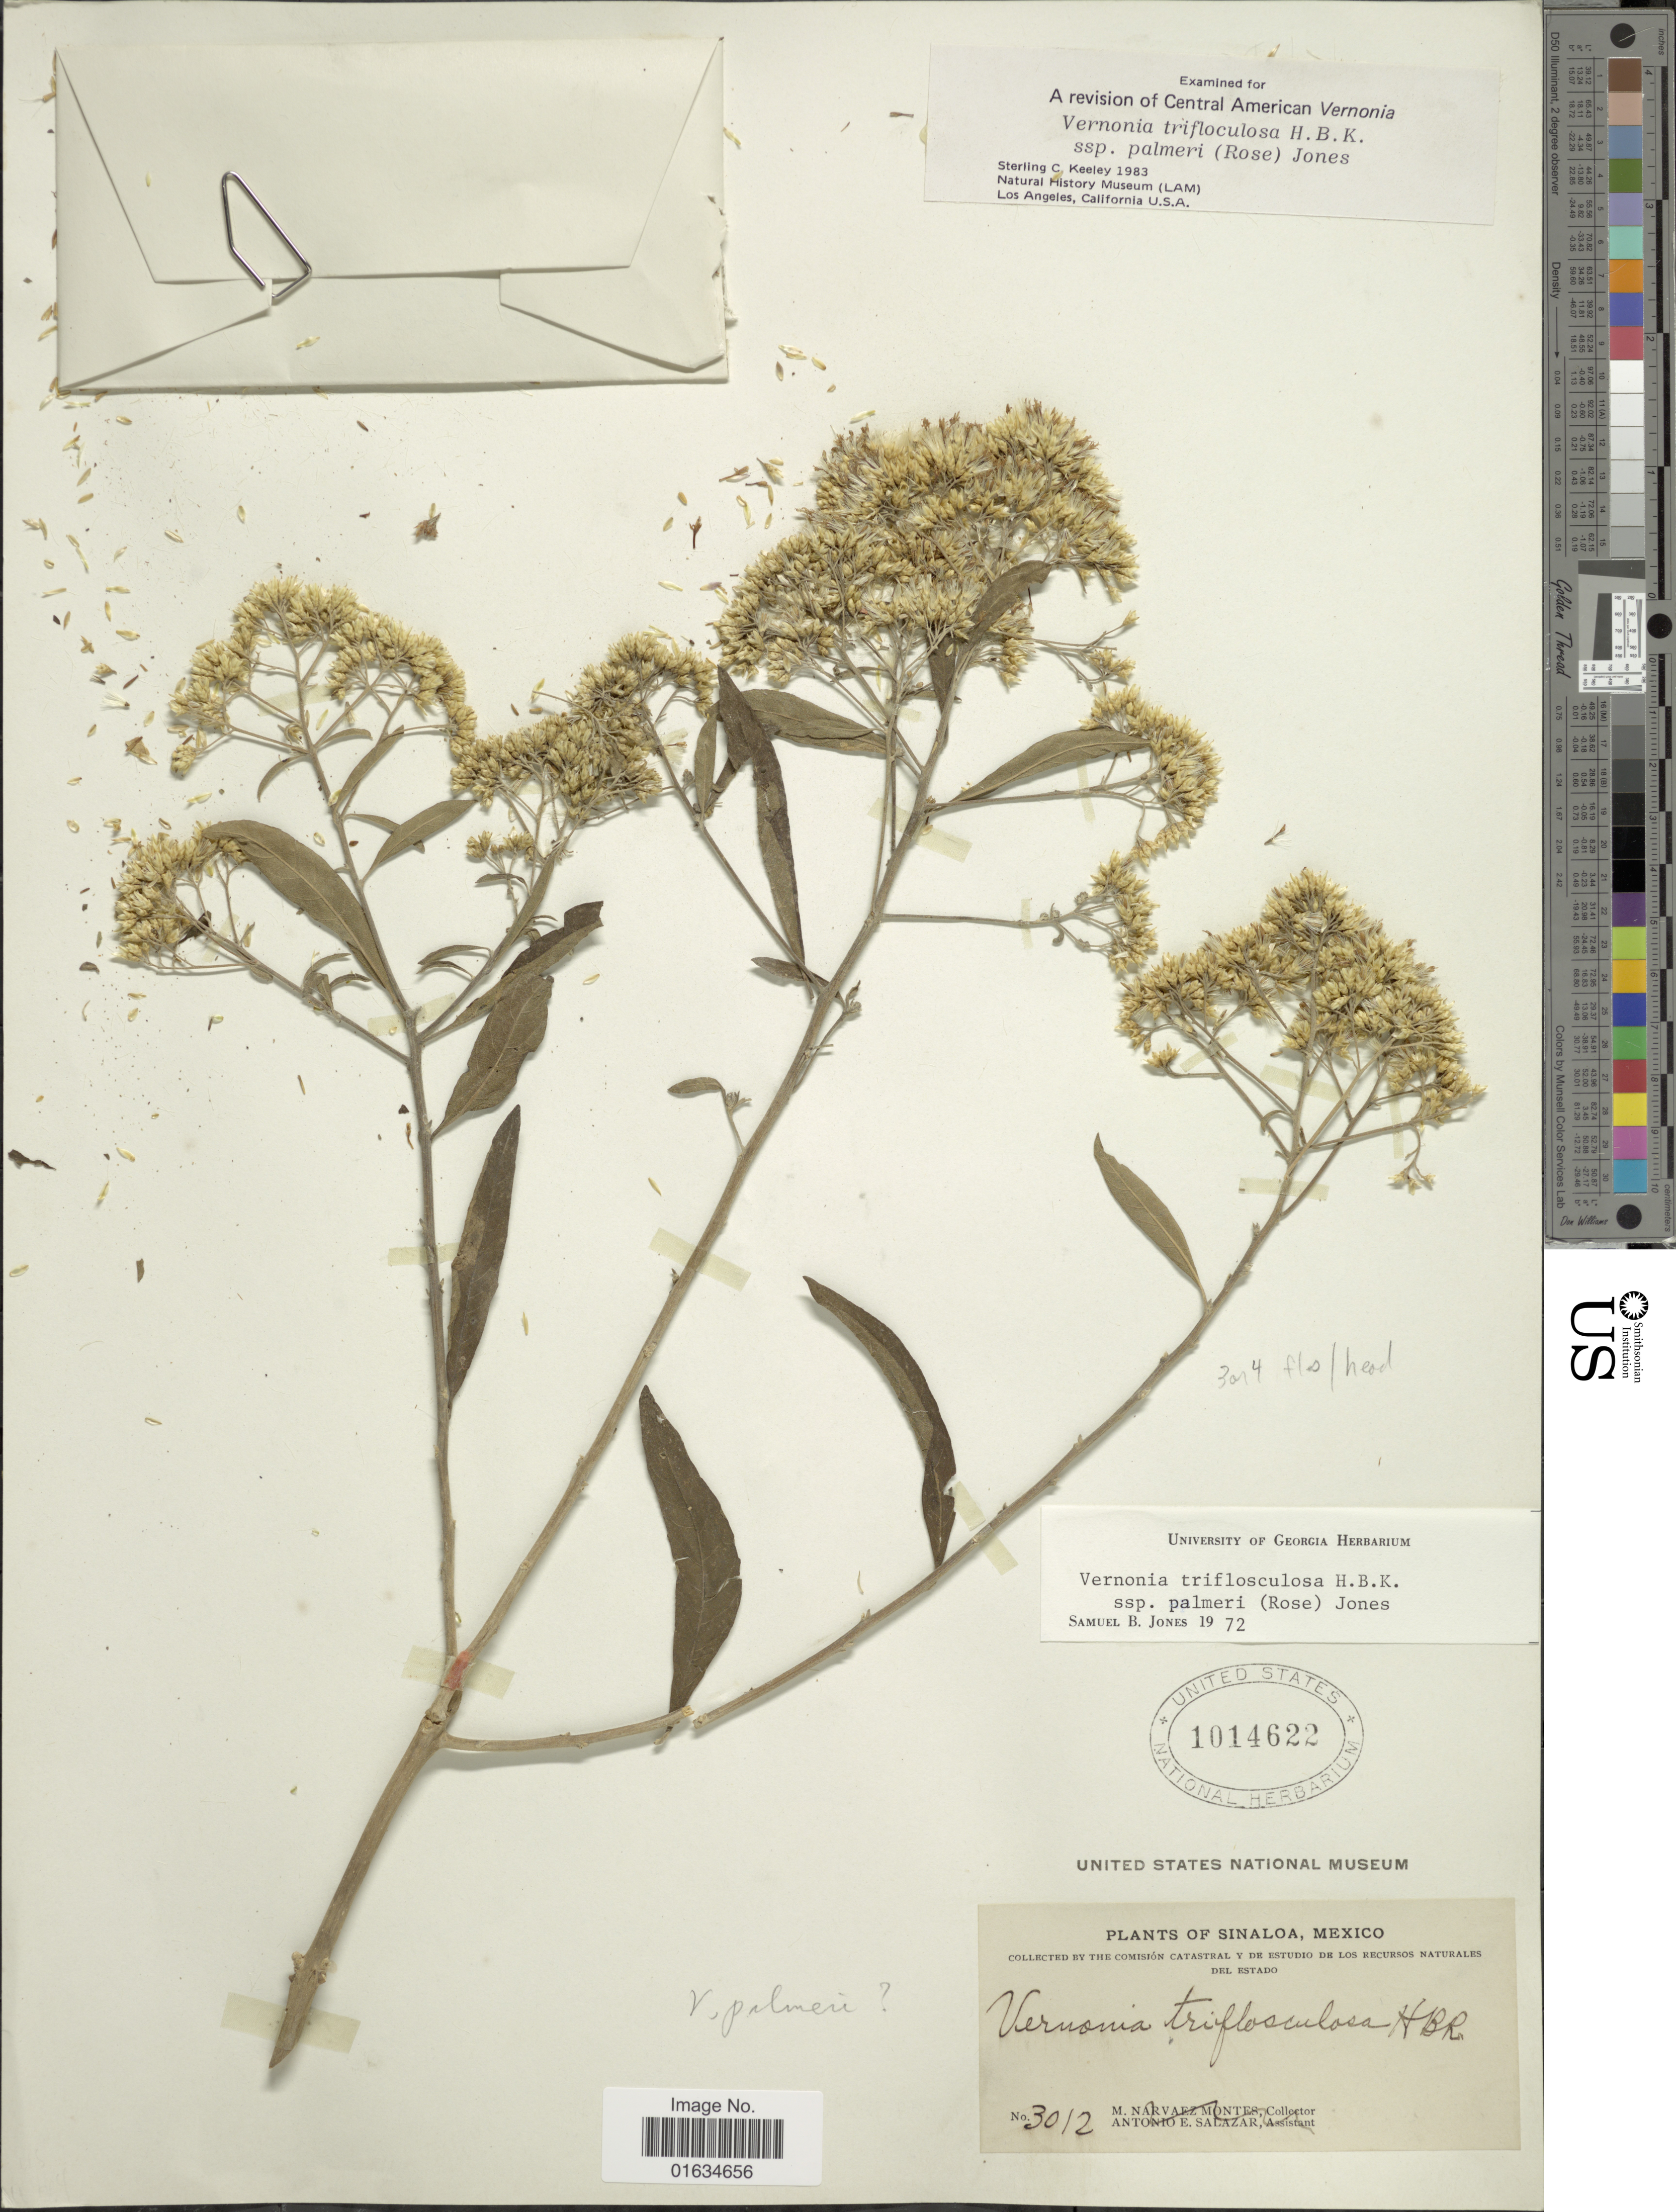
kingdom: Plantae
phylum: Tracheophyta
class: Magnoliopsida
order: Asterales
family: Asteraceae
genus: Eremosis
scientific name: Eremosis triflosculosa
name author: (Kunth) Gleason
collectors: Comisión Catastral etc. de Sinaloa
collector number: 3012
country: Mexico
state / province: Sinaloa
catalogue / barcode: US 1014622